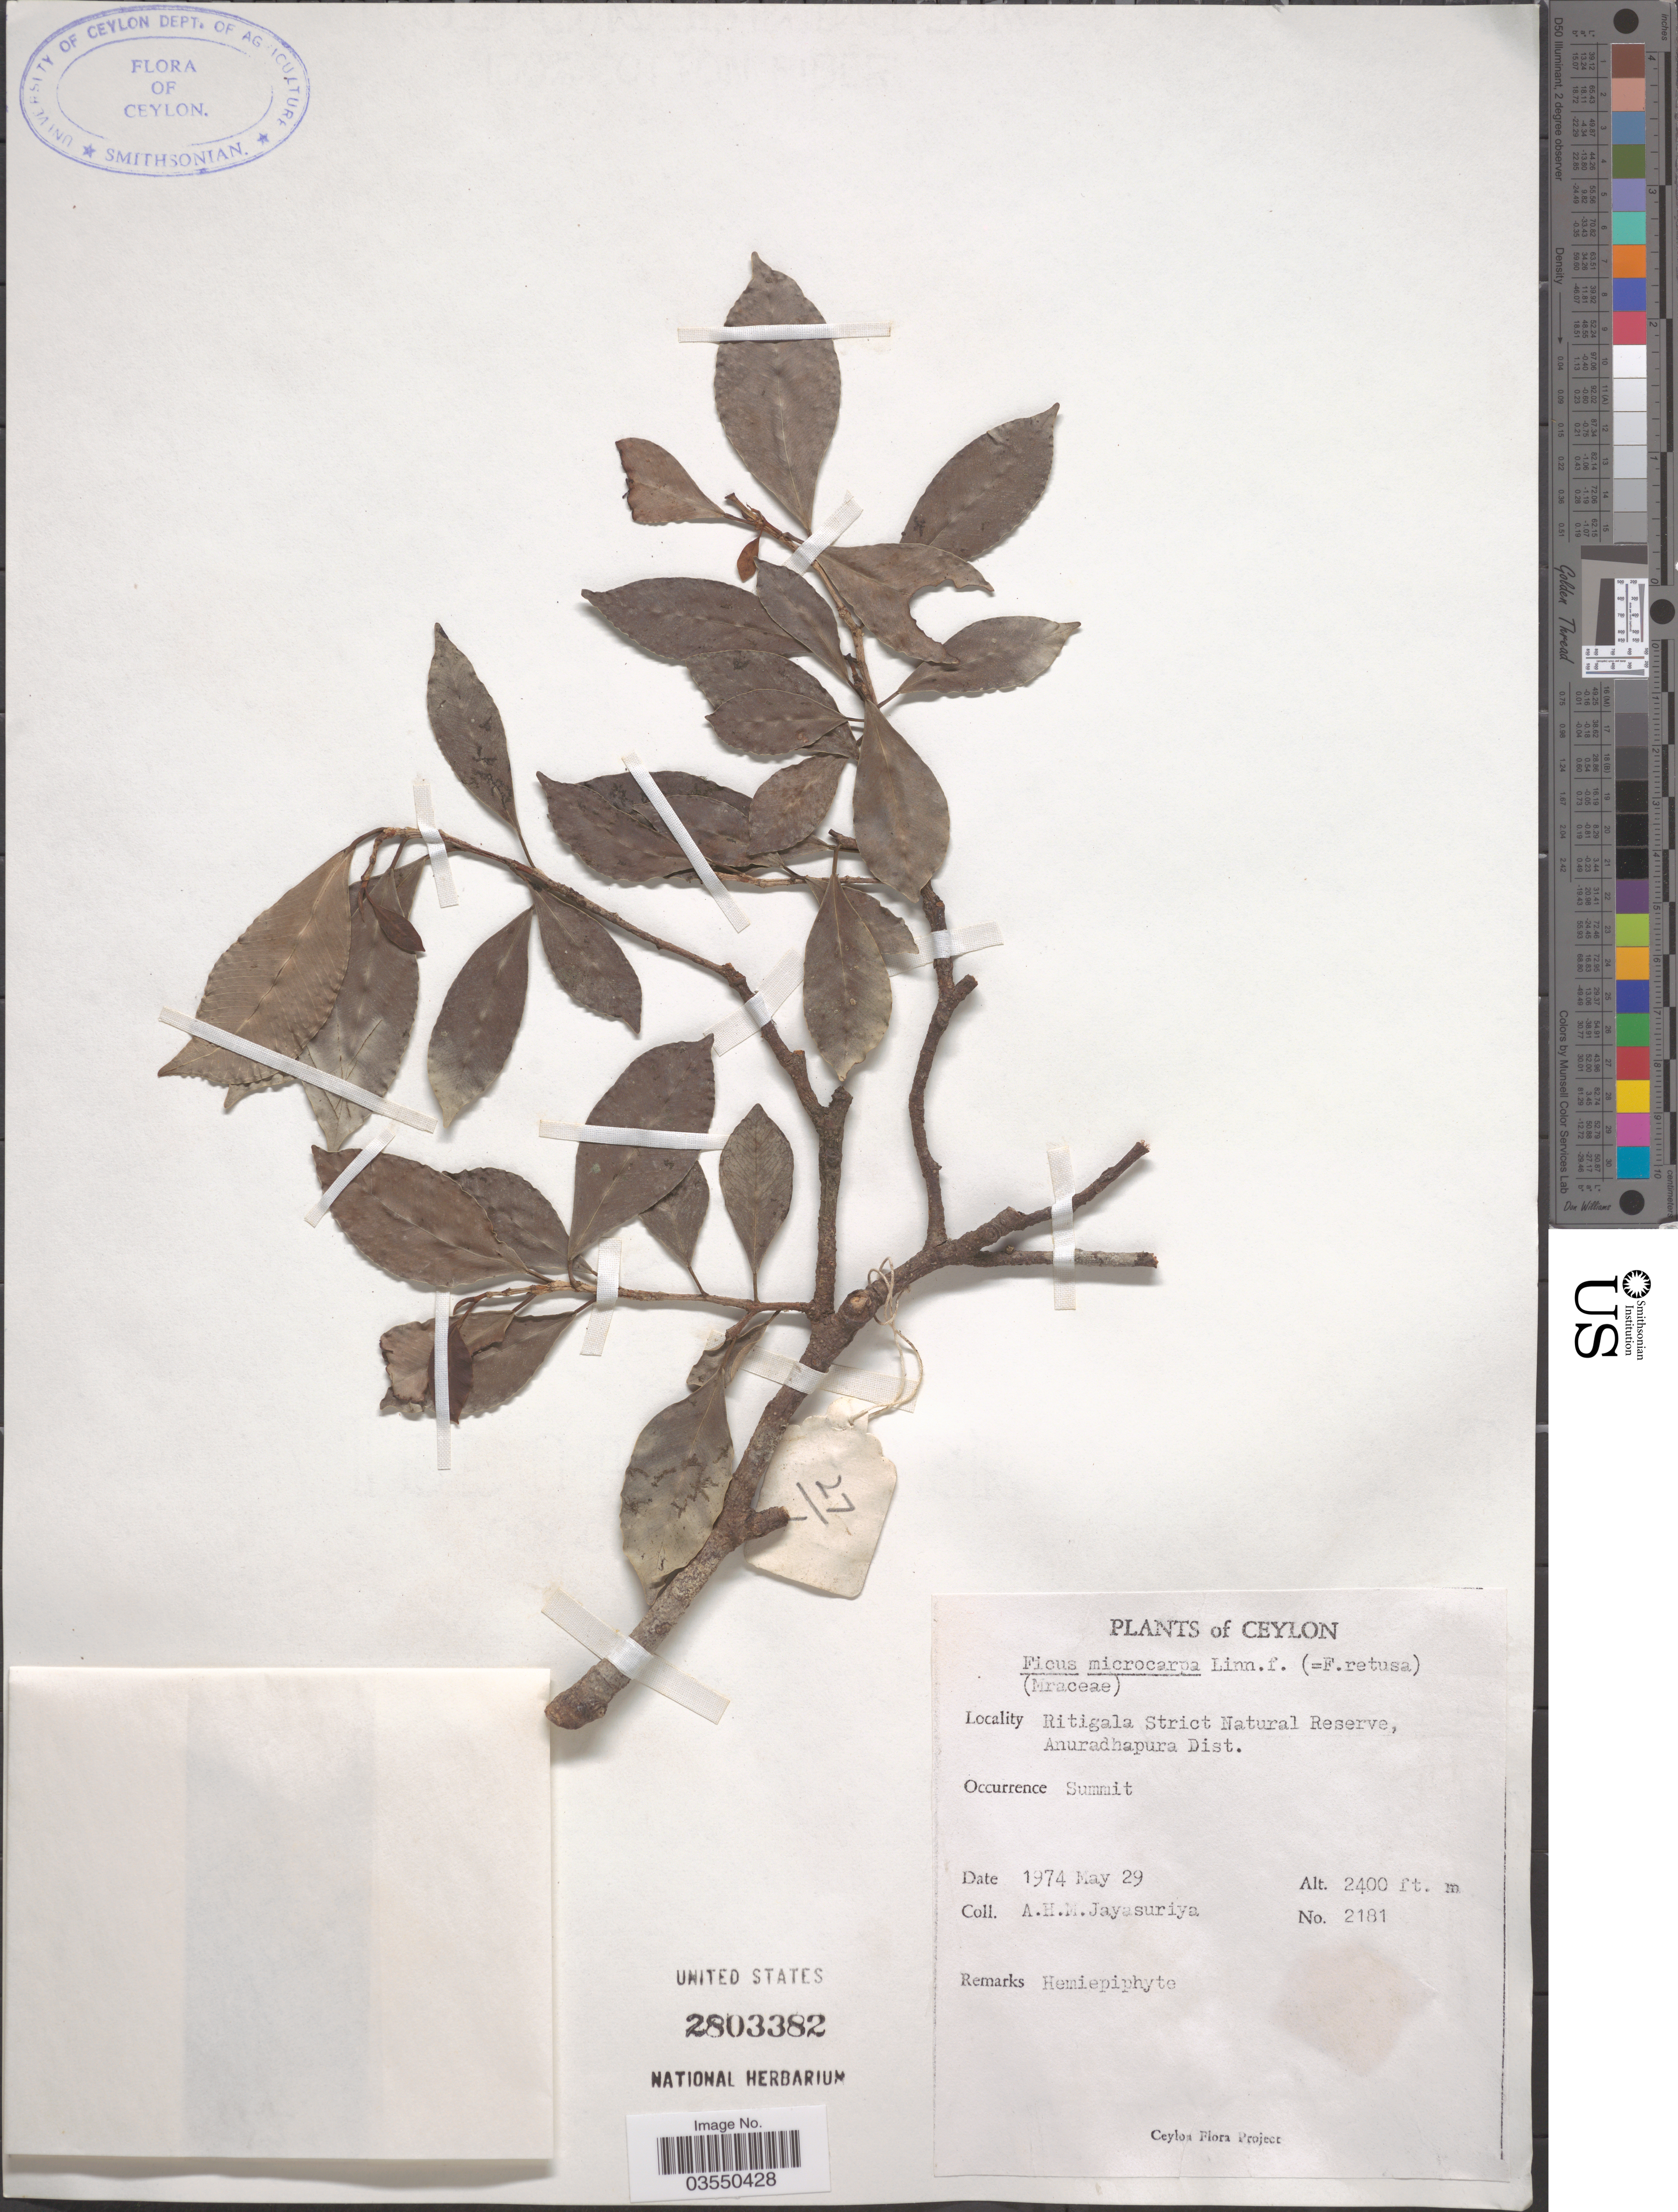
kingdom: Plantae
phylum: Tracheophyta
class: Magnoliopsida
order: Rosales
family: Moraceae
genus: Ficus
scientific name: Ficus microcarpa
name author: L. f.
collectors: A. H. Jayasuriya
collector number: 2181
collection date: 1974-05-29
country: Sri Lanka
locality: Ceylon. Ritigala Strict Natural Reserve, Anuradhapura Dist.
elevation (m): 732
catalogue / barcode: US 2803382